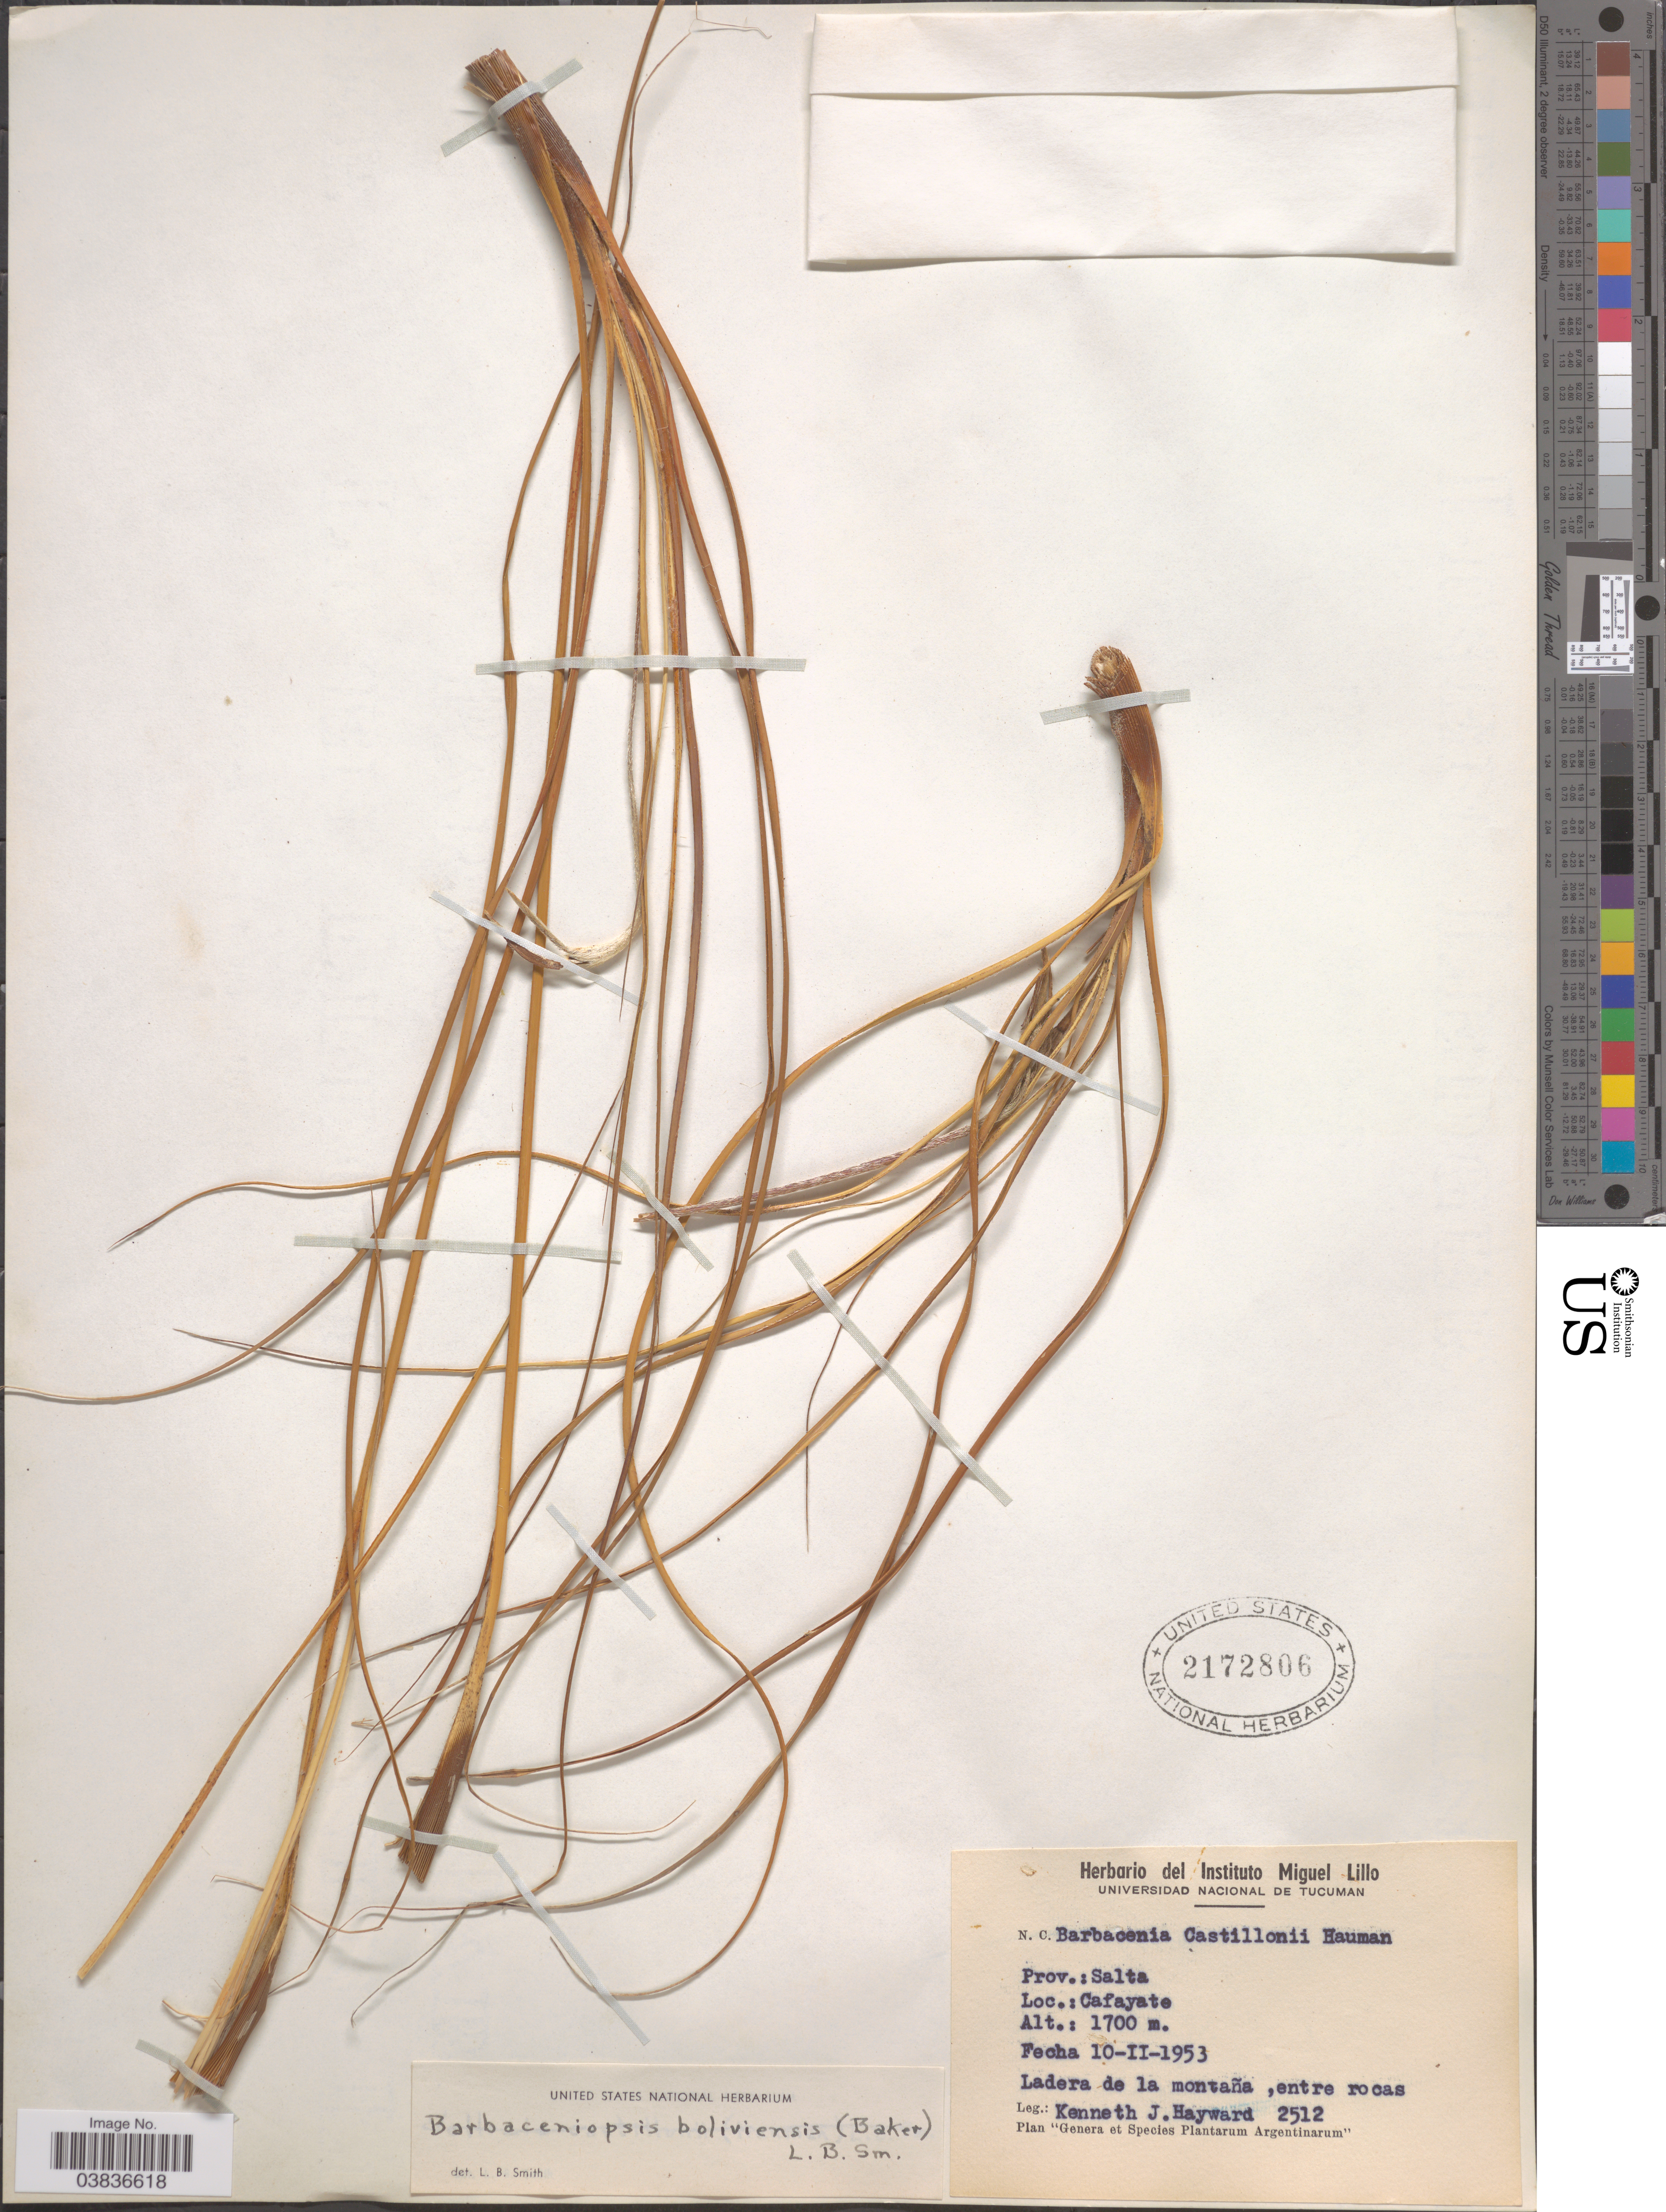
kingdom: Plantae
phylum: Tracheophyta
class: Liliopsida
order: Pandanales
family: Velloziaceae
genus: Barbaceniopsis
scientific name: Barbaceniopsis castillonii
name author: (Hauman) Ibisch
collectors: K. J. Hayward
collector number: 2512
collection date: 1953-02-10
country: Argentina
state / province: Salta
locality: Cafayate.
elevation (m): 1700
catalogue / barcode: US 2172806